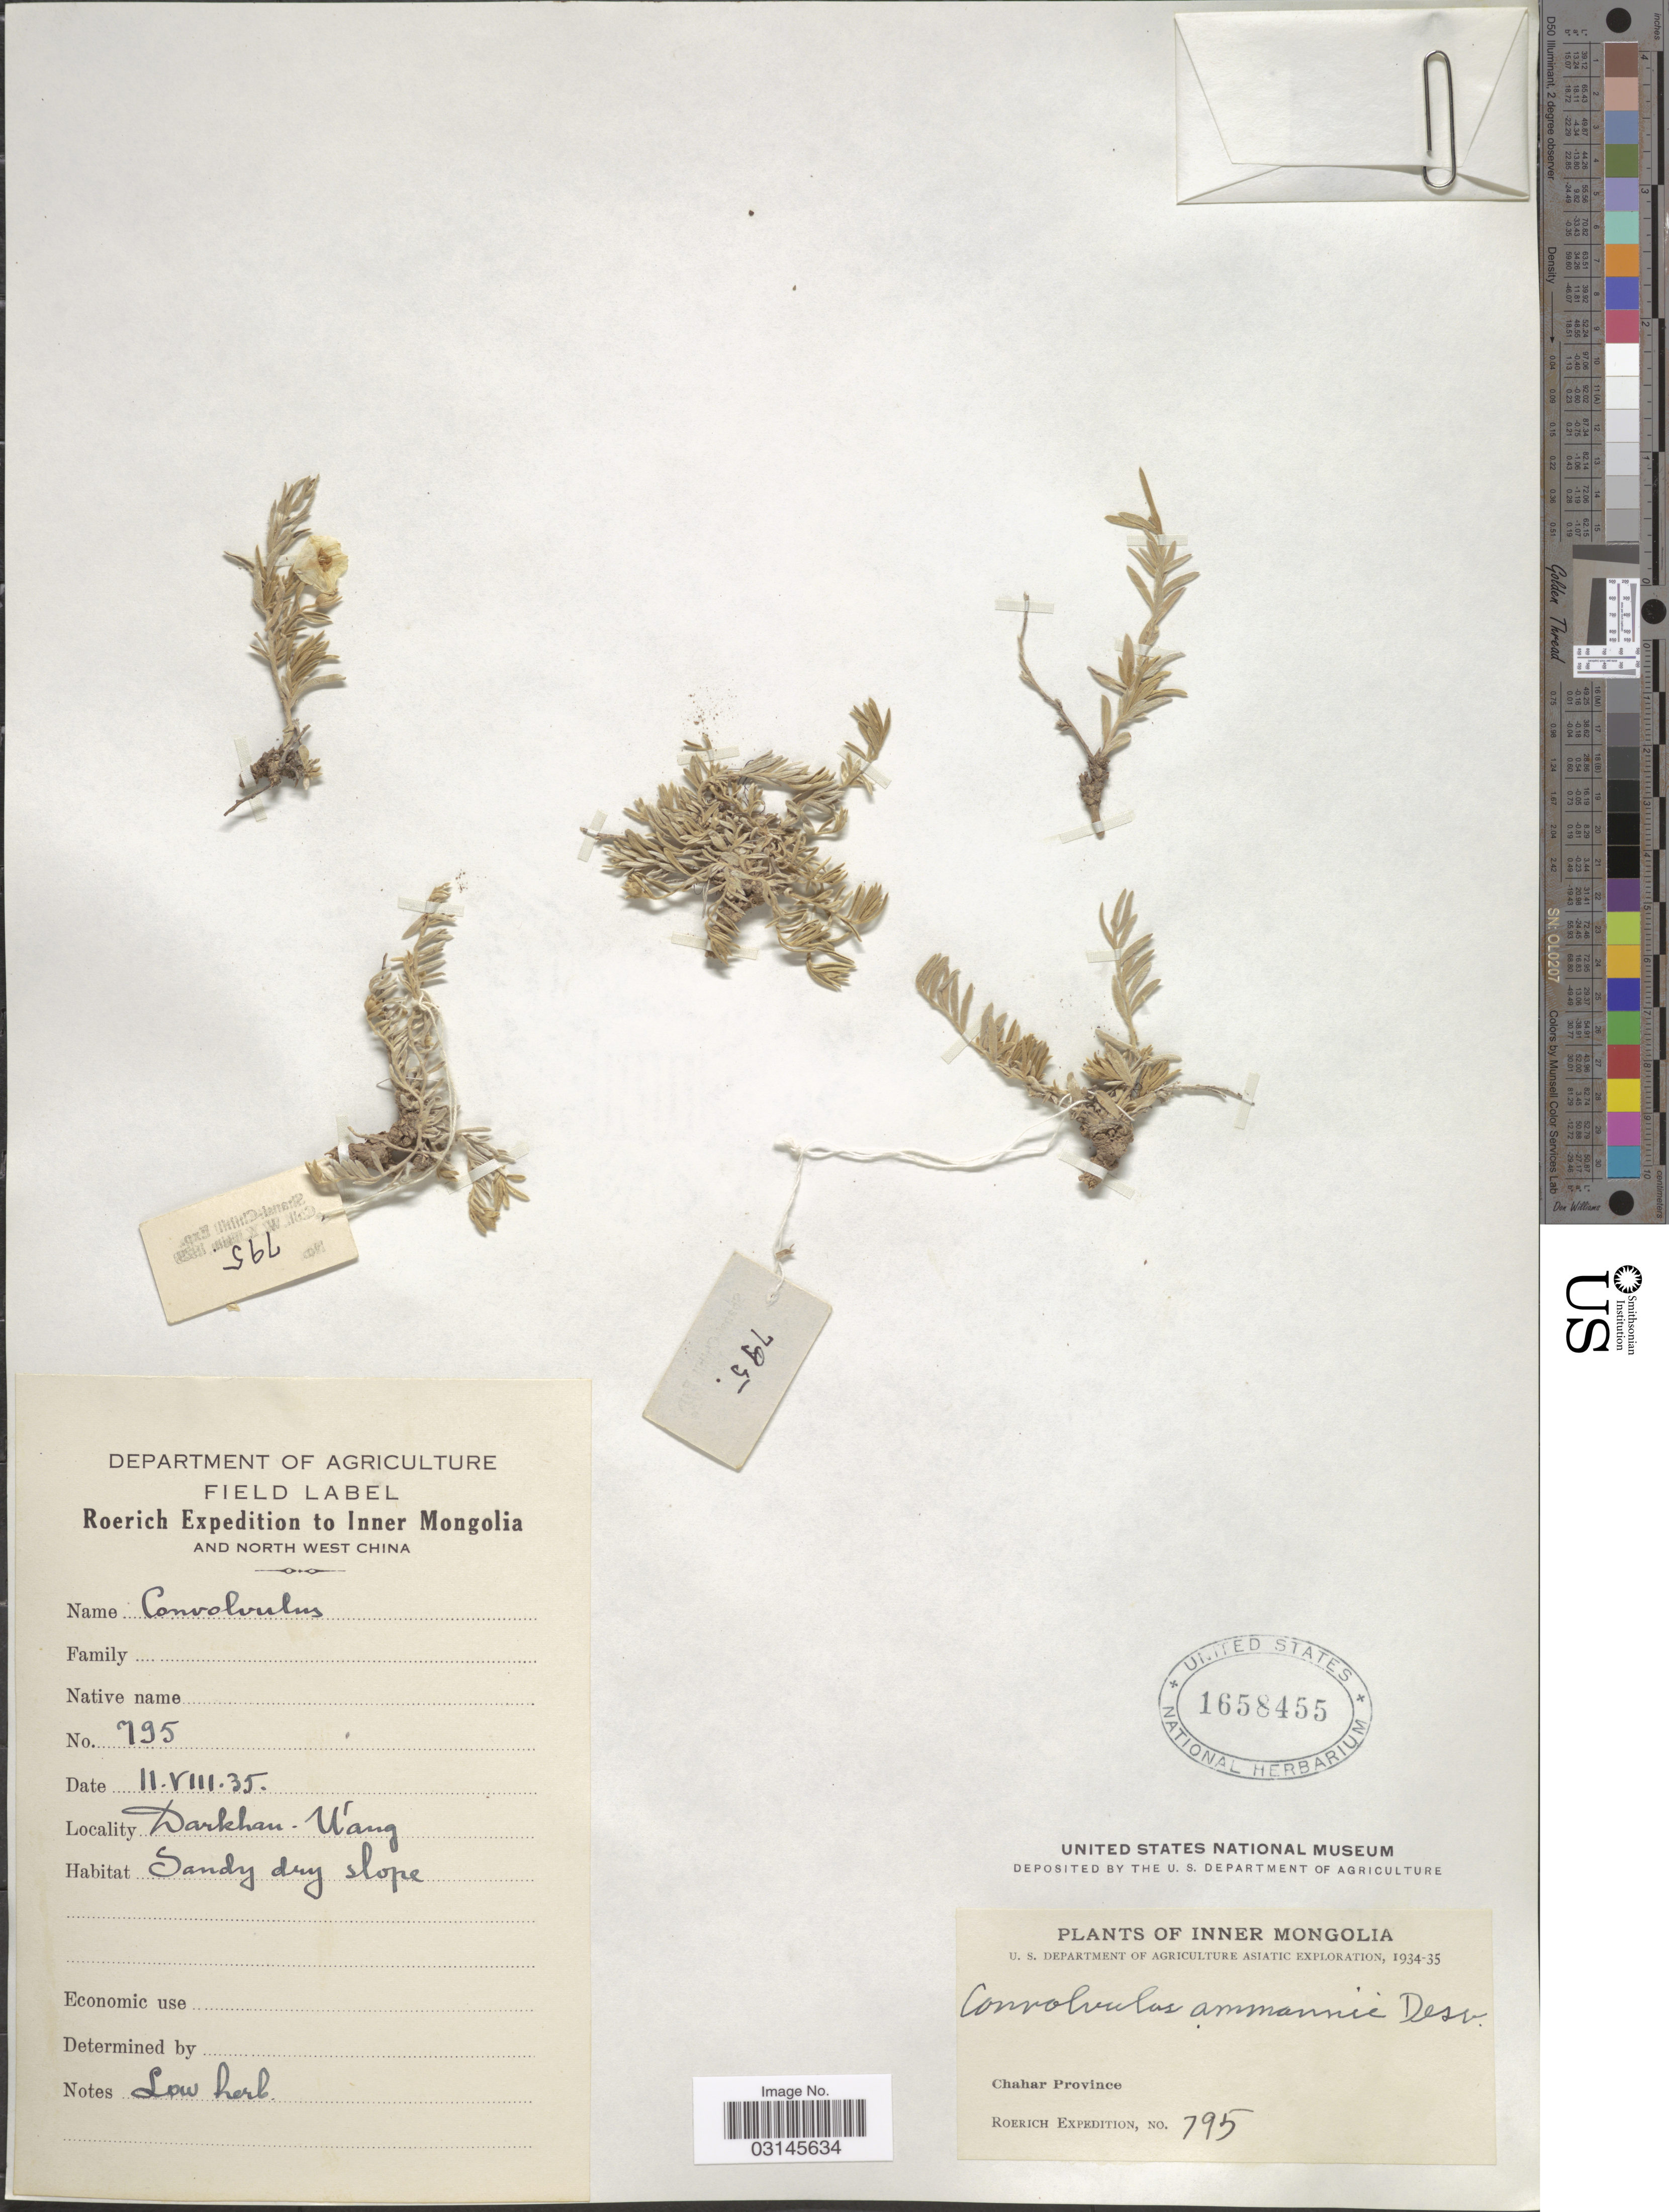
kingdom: Plantae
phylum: Tracheophyta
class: Magnoliopsida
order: Solanales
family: Convolvulaceae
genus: Convolvulus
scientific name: Convolvulus ammanii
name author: Desr.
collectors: -. Roerich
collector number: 795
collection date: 1935-08-11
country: China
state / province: Nei Monggol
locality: Inner Mongolia. Chahar Province. North West China. Darkhan-U'ang.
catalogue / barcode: US 1658455